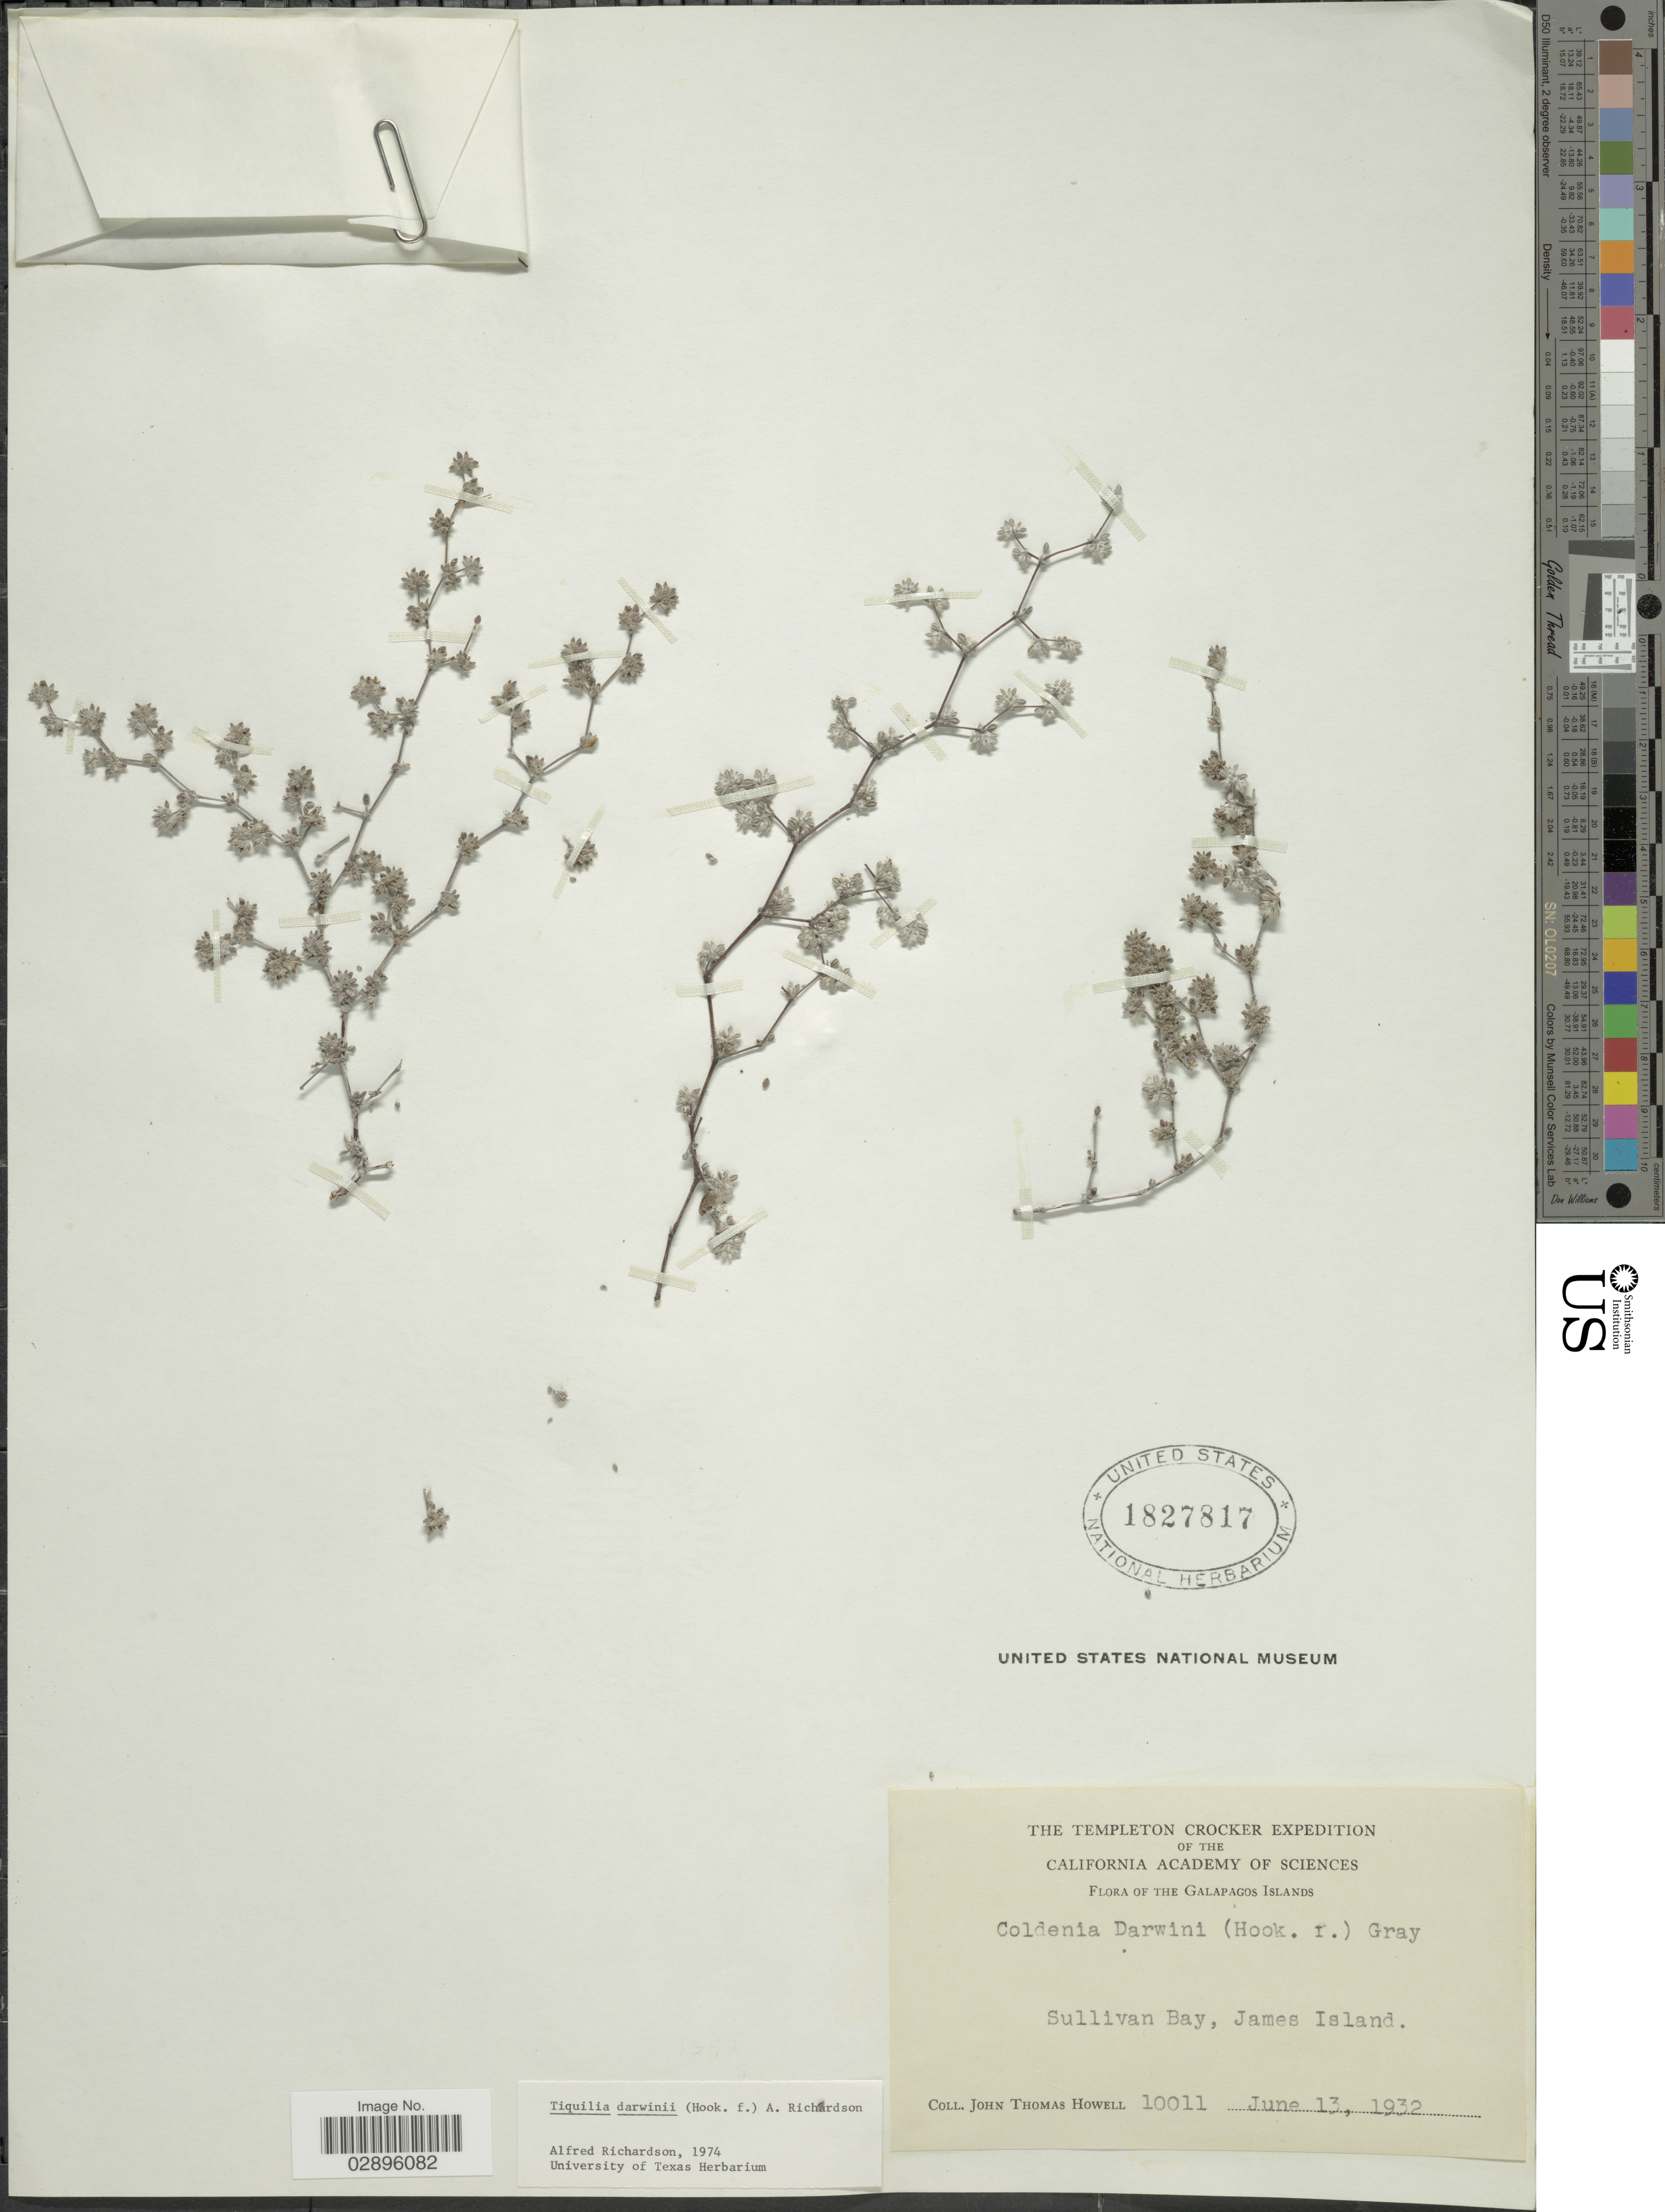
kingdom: Plantae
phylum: Tracheophyta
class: Magnoliopsida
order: Boraginales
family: Ehretiaceae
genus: Tiquilia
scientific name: Tiquilia darwinii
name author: (Hook. f.) A.T. Richardson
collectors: J. T. Howell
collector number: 10011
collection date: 1932-06-13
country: Ecuador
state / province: Colón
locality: The Galapagos Islands. Sullivan Bay, James Island.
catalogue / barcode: US 1827817